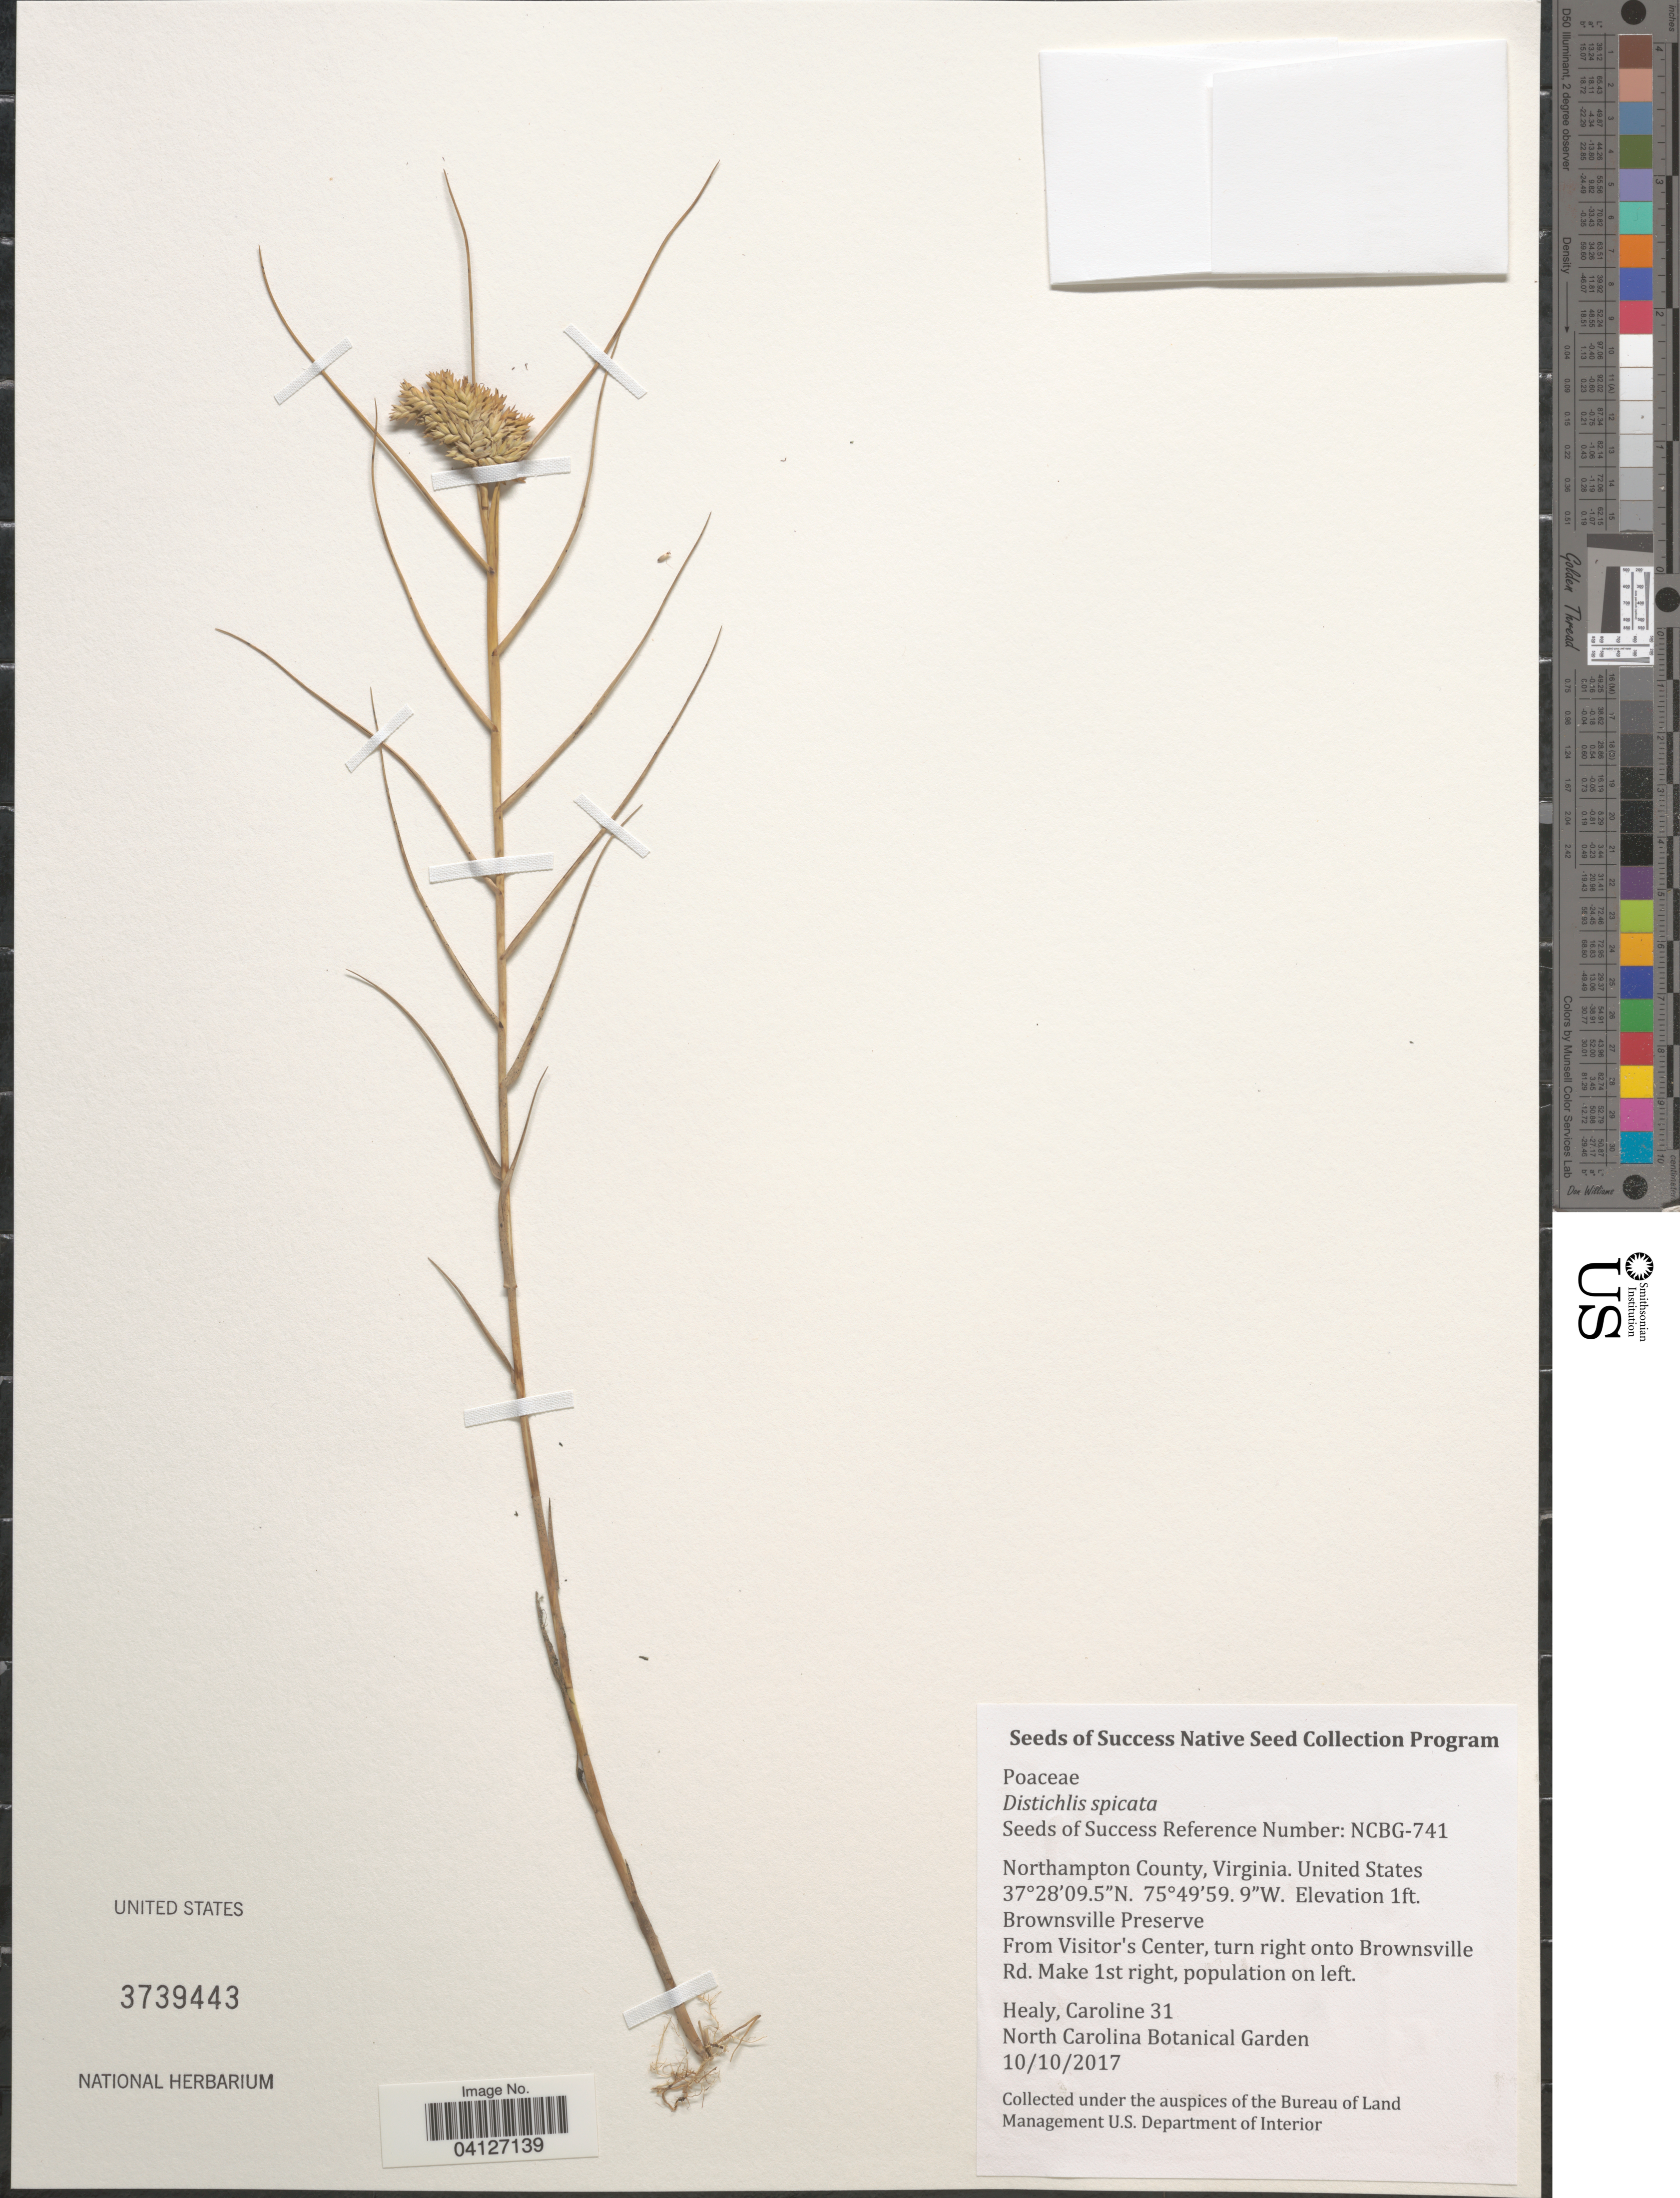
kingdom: Plantae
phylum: Tracheophyta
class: Liliopsida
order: Poales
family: Poaceae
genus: Distichlis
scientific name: Distichlis spicata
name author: (L.) Greene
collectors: C. Healy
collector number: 31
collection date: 2017-10-10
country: United States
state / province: Virginia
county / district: Northampton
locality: Northampton County. Brownsville Preserve. From Visitor's Center, turn right onto Brownsville Rd. Make 1st right, population left.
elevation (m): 0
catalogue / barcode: US 3739443